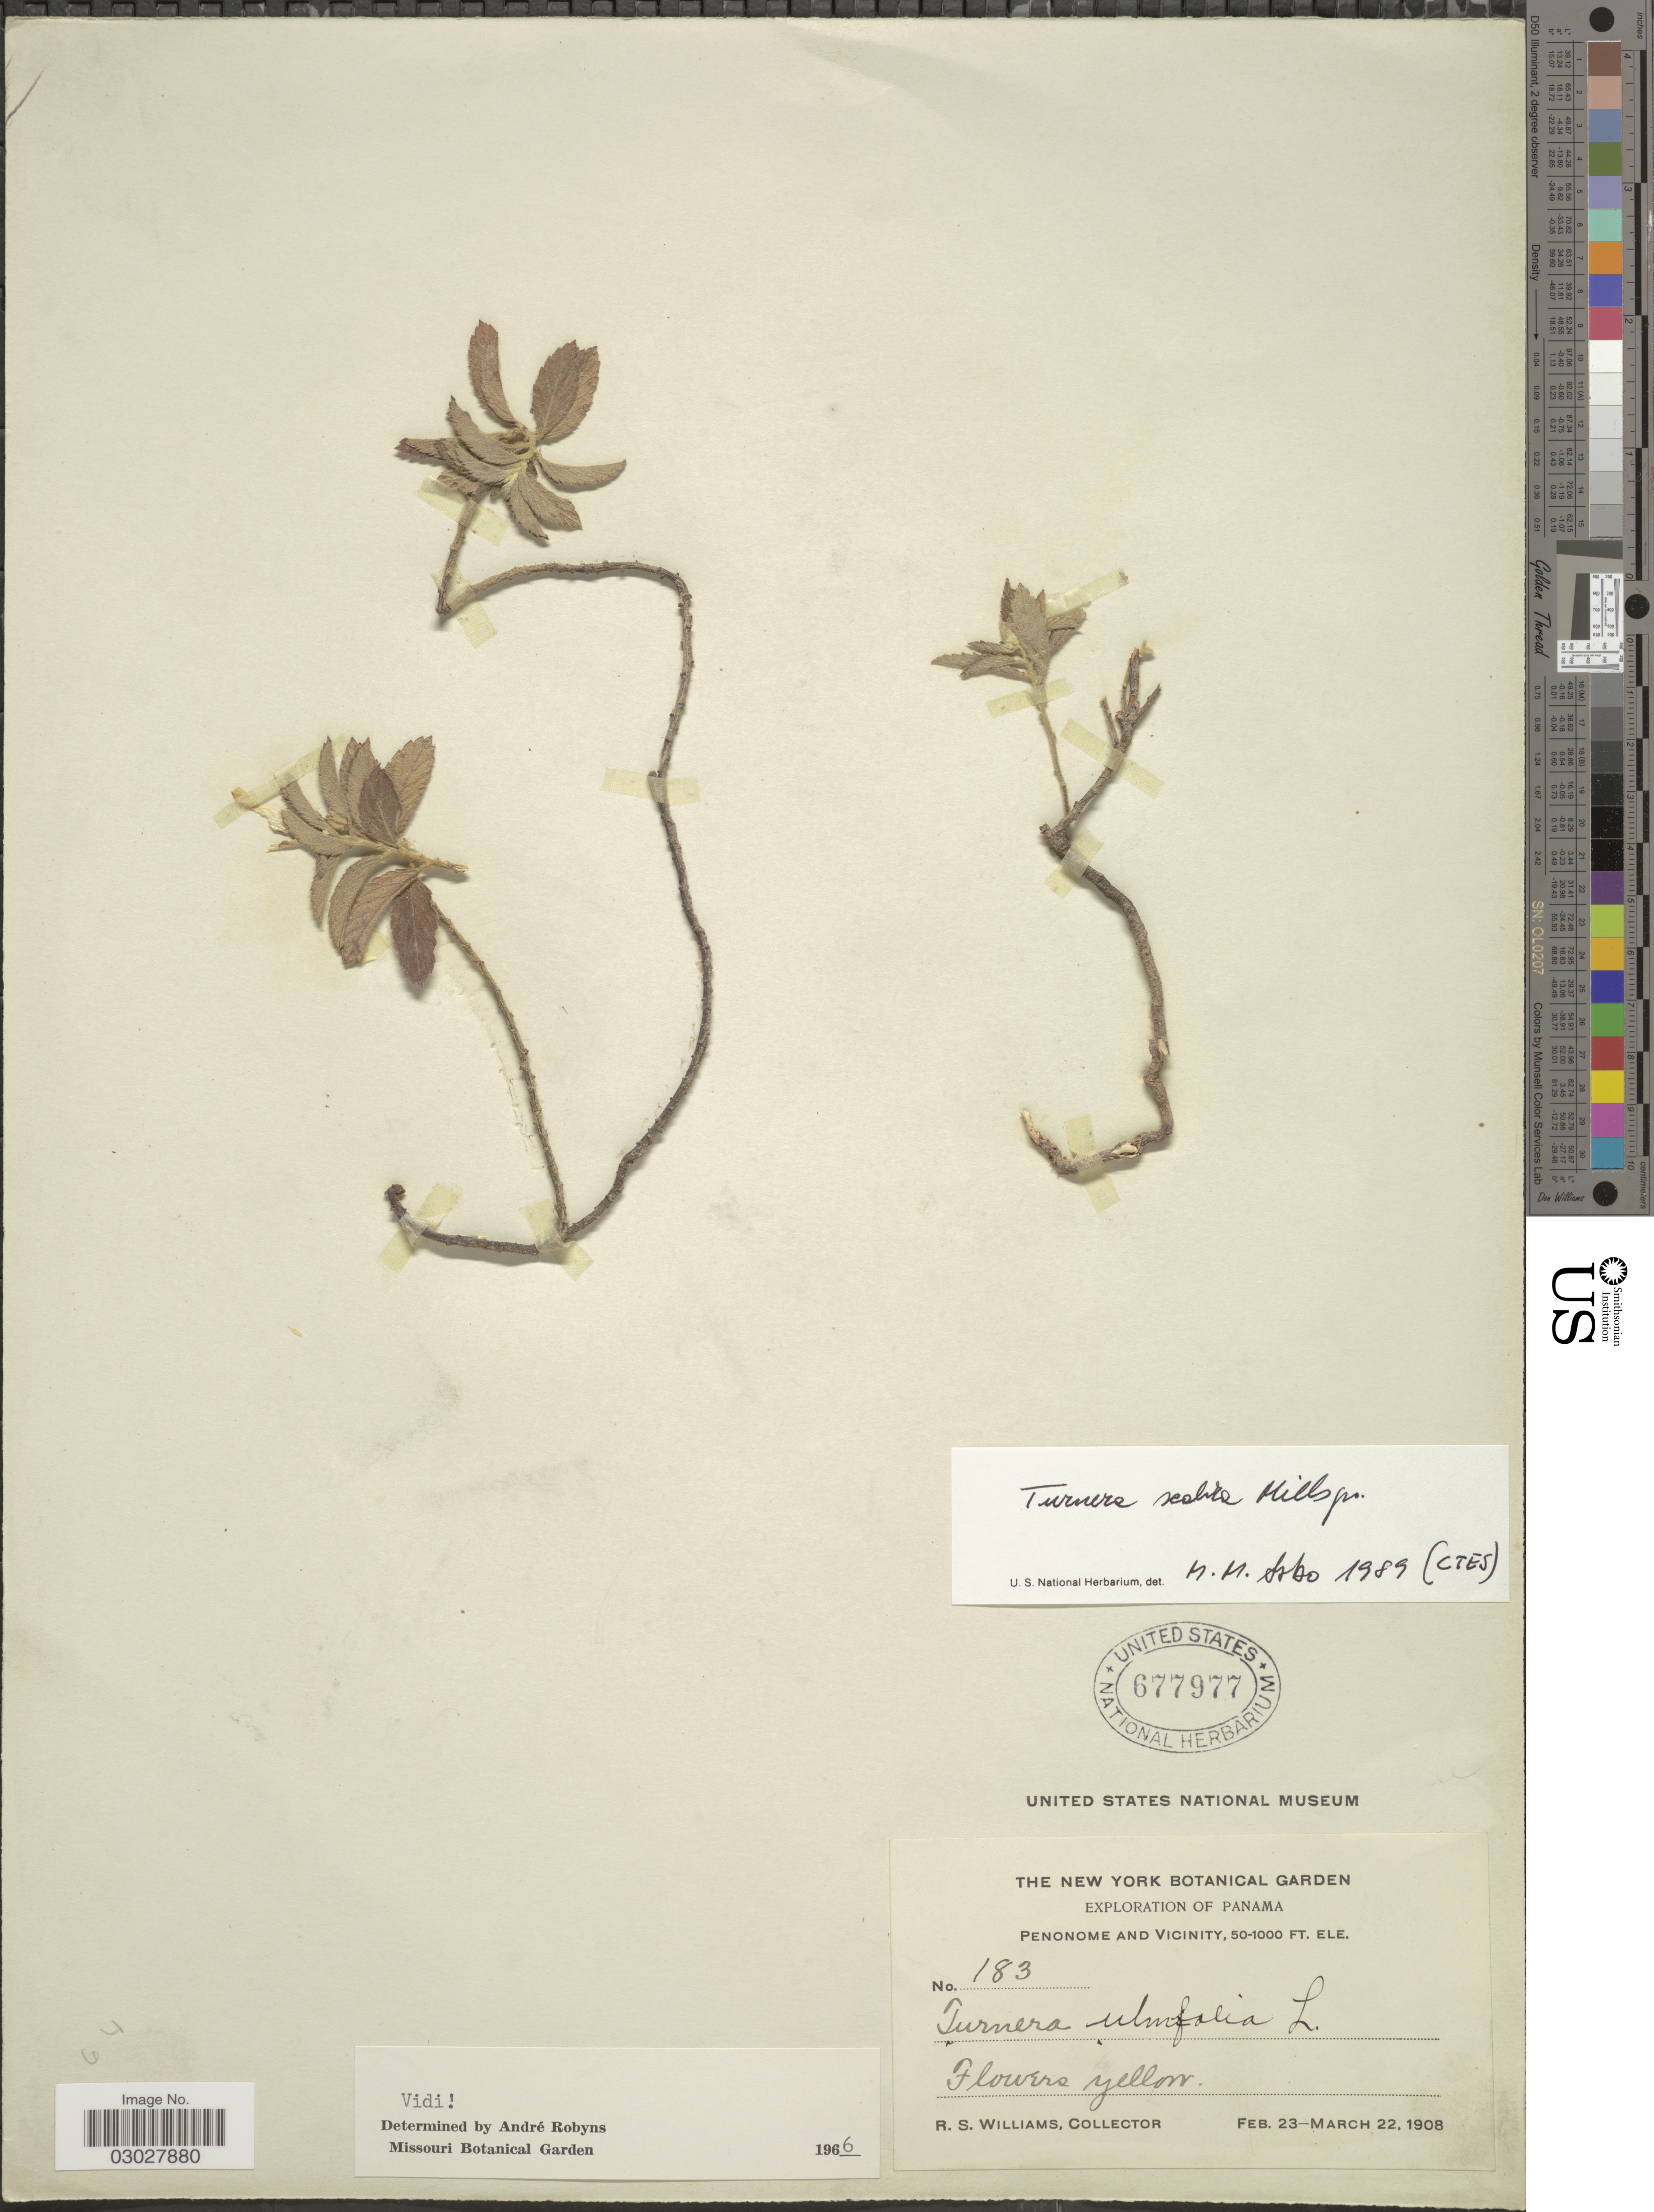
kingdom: Plantae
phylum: Tracheophyta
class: Magnoliopsida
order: Malpighiales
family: Turneraceae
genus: Turnera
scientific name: Turnera scabra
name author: Millsp.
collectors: R. S. Williams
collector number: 183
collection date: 1908-02-23/1908-03-22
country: Panama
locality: Penonome and vicinity.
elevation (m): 15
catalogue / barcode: US 677977